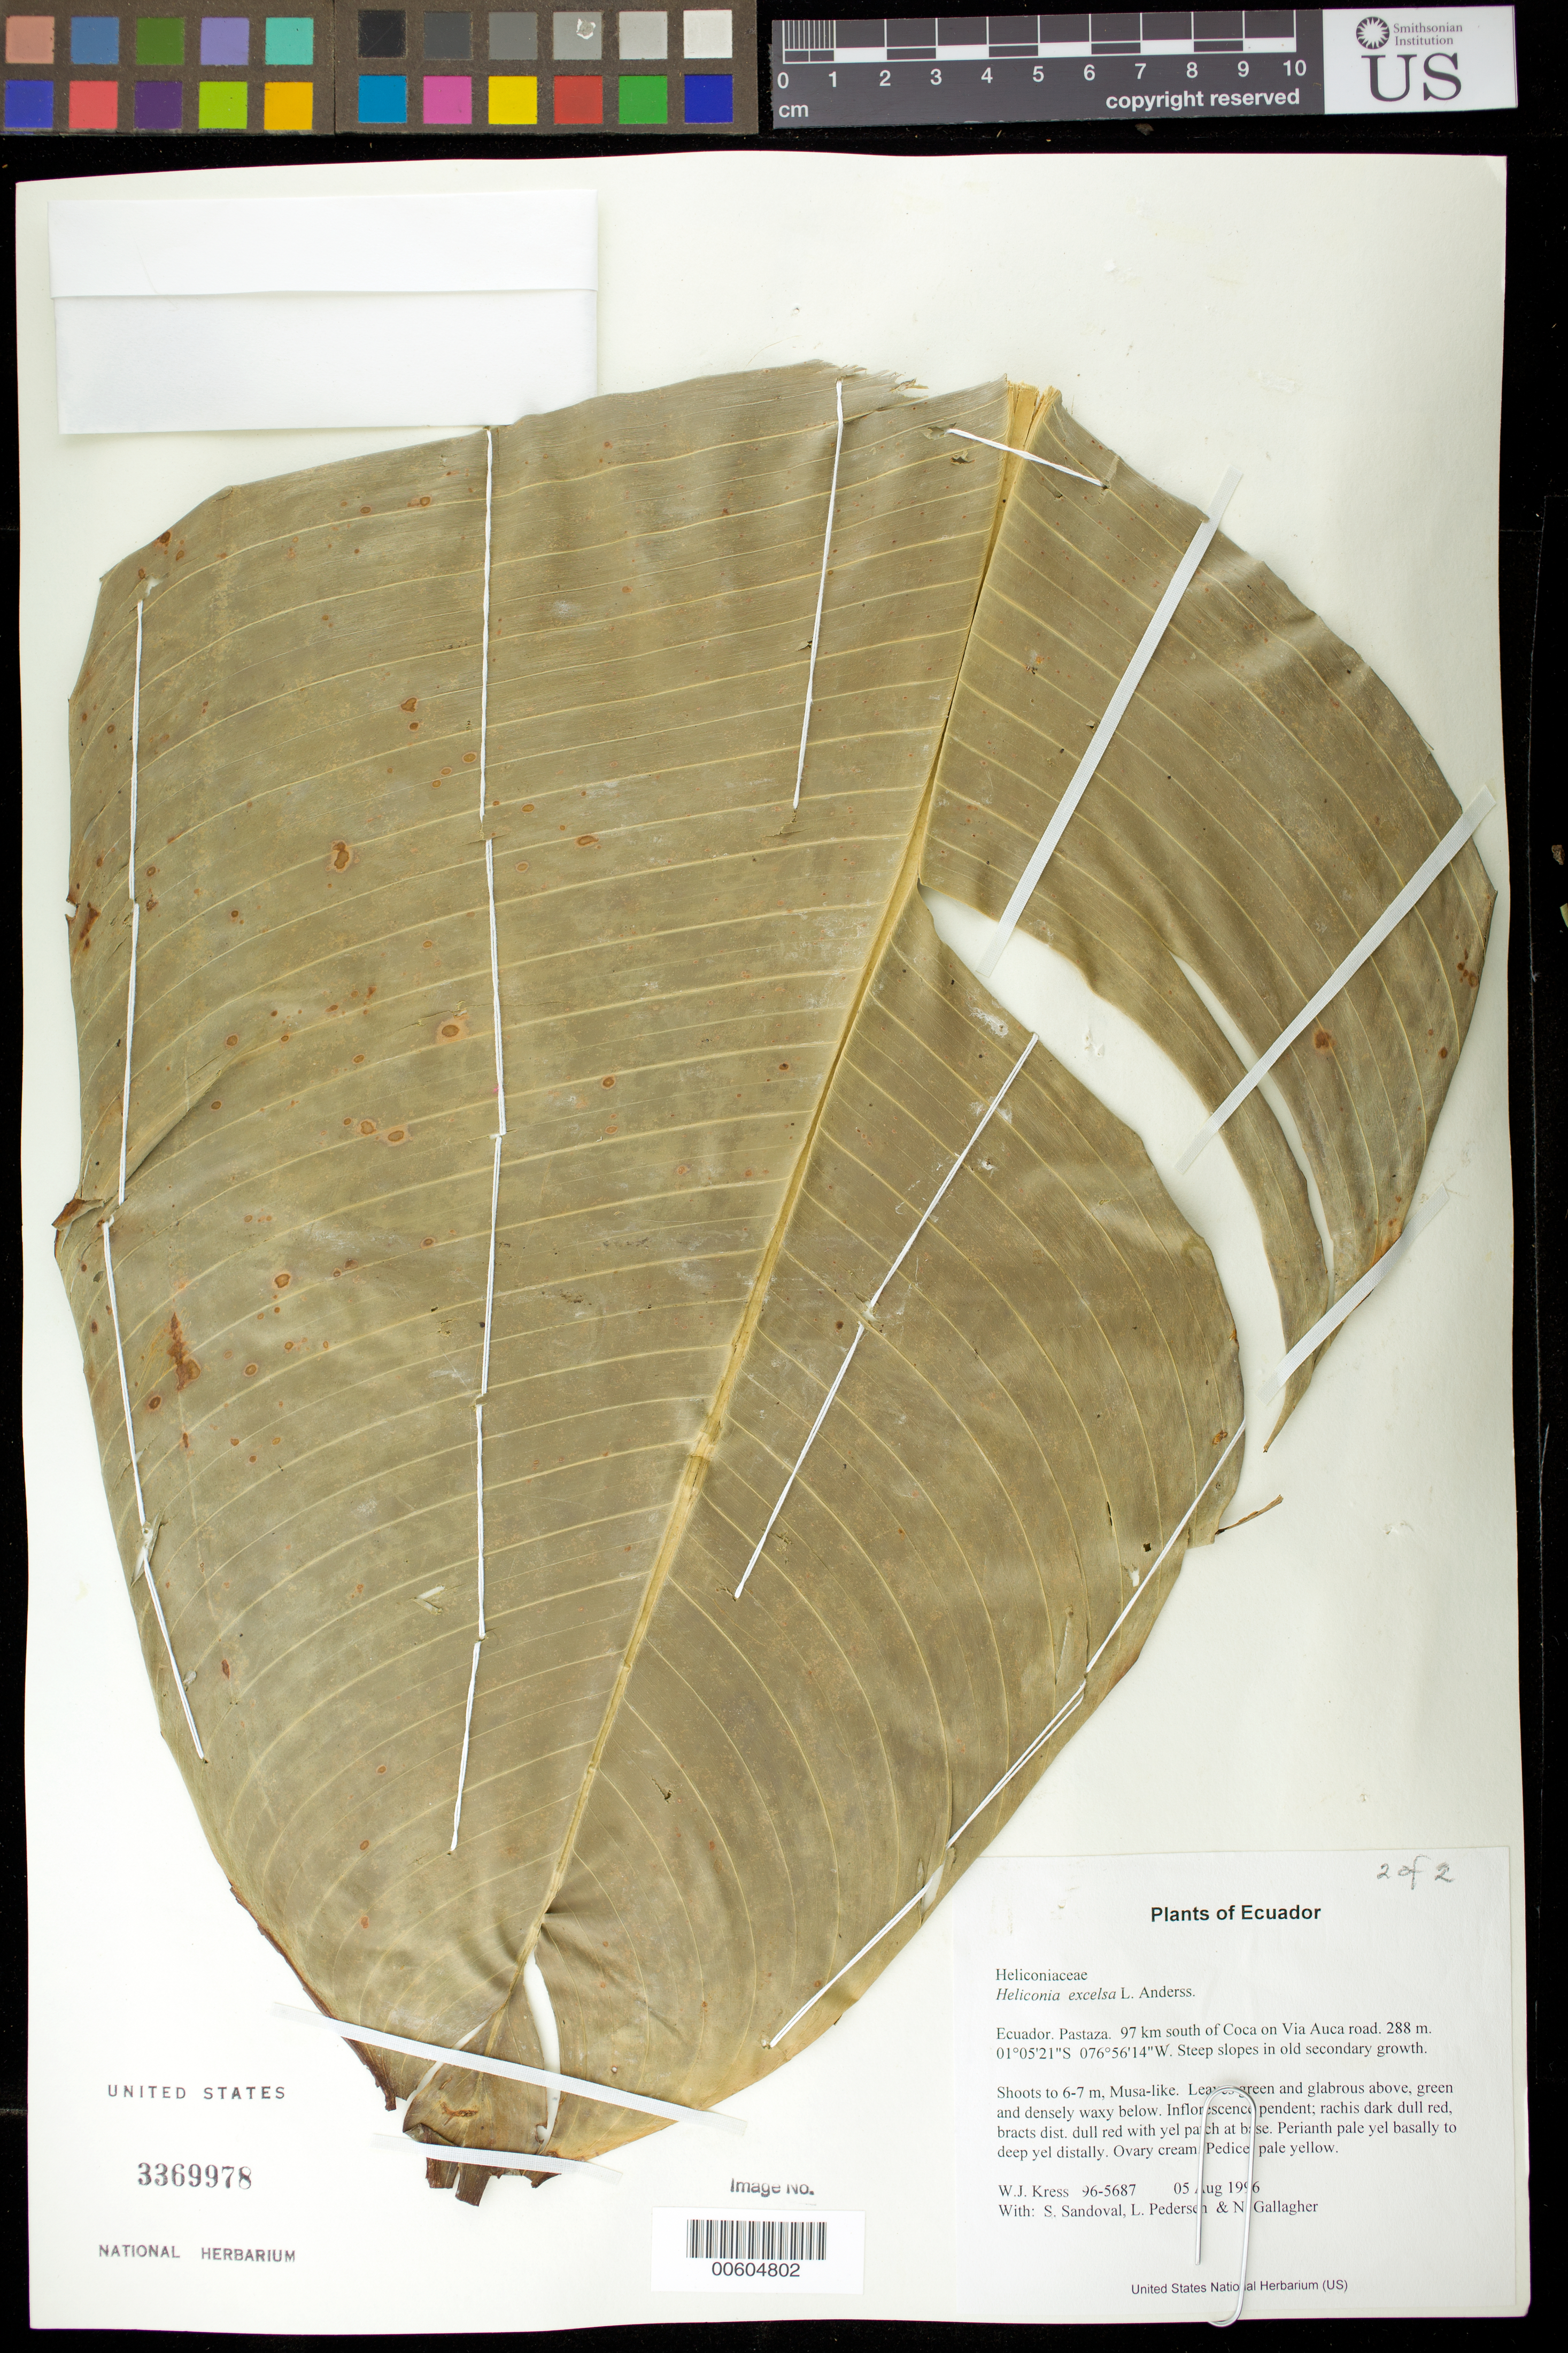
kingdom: Plantae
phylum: Tracheophyta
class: Liliopsida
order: Zingiberales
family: Heliconiaceae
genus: Heliconia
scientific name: Heliconia excelsa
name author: L. Andersson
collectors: W. J. Kress, S. Sandoval, L. Pedersen & N. L. Gallagher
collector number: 96-5687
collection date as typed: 05 Aug 1996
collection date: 1996-08-05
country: Ecuador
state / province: Pastaza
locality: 97 km south of Coca on Via Auca road.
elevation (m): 288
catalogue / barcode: US 3369978